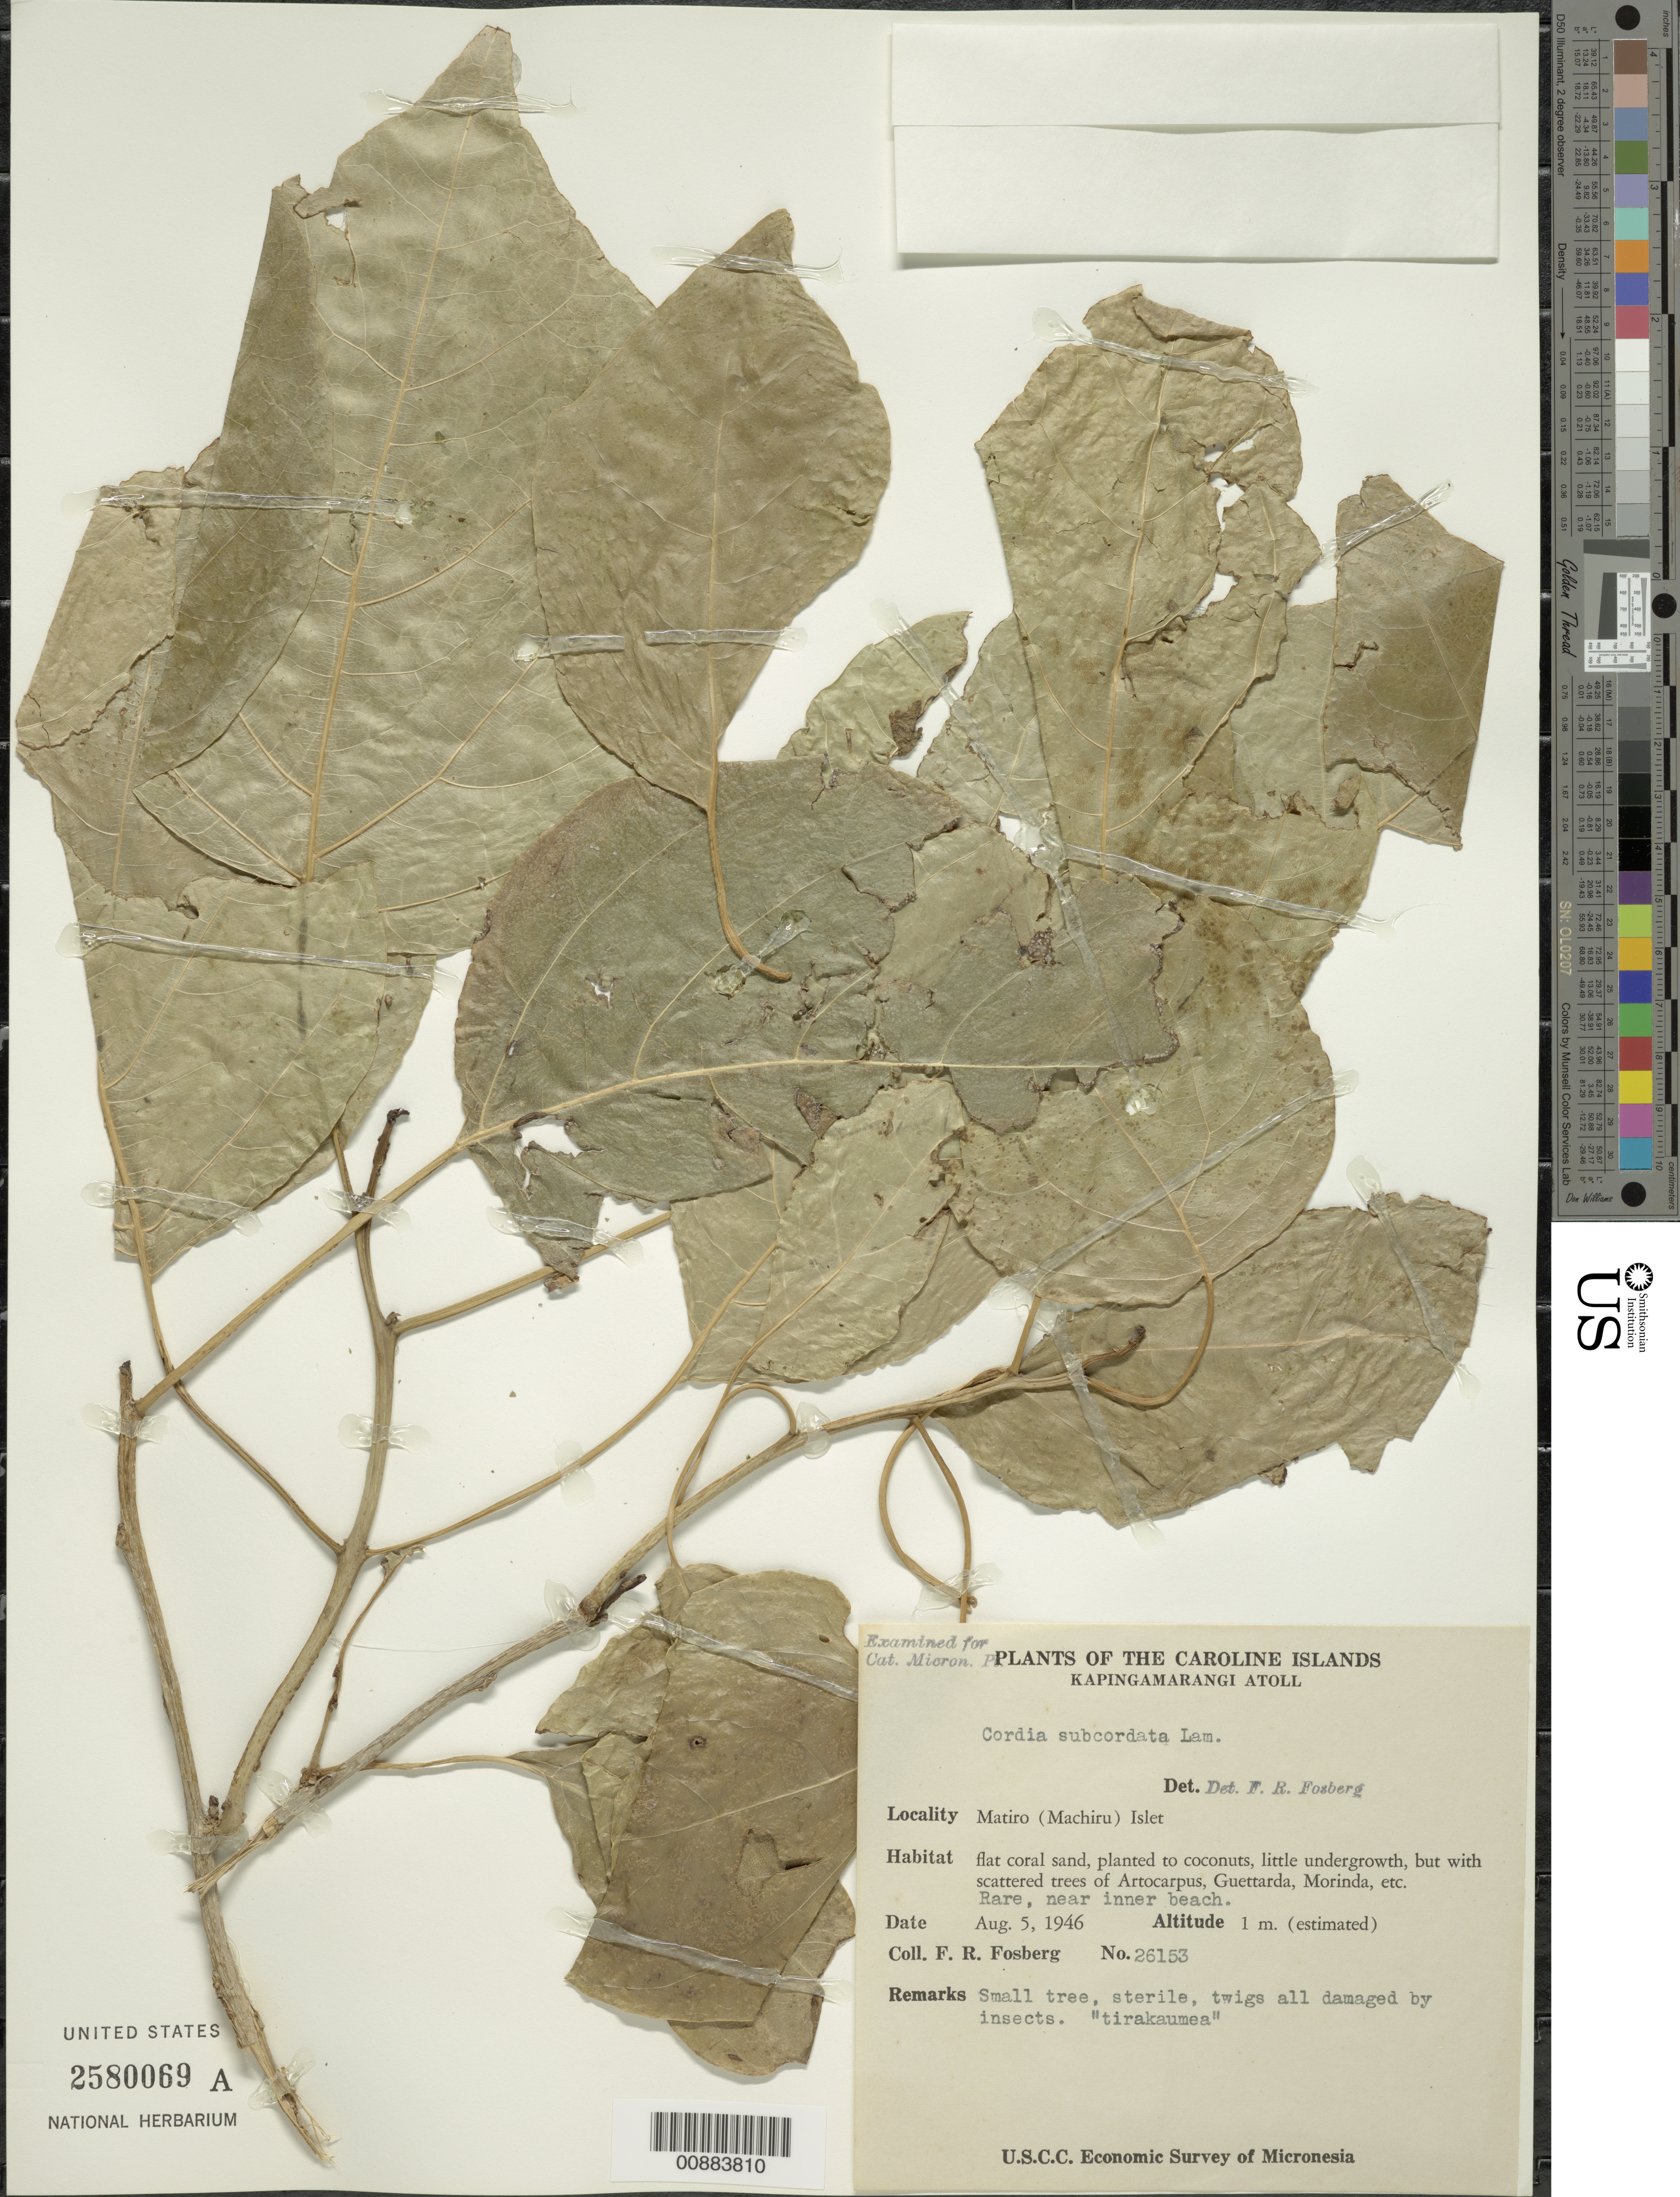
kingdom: Plantae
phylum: Tracheophyta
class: Magnoliopsida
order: Boraginales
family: Cordiaceae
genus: Cordia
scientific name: Cordia subcordata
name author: Lam.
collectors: F. R. Fosberg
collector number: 26153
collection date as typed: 05 Aug 1946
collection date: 1946-08-05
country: Micronesia, Federated States of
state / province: Pohnpei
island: Kapingamarangi Atoll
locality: Near inner beach.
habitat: Flat coral sand, planted to coconuts, little undergrowth, but with scattered trees of Artocarpus, Guettarda, Morinda, etc.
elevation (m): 1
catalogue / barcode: US 2580069